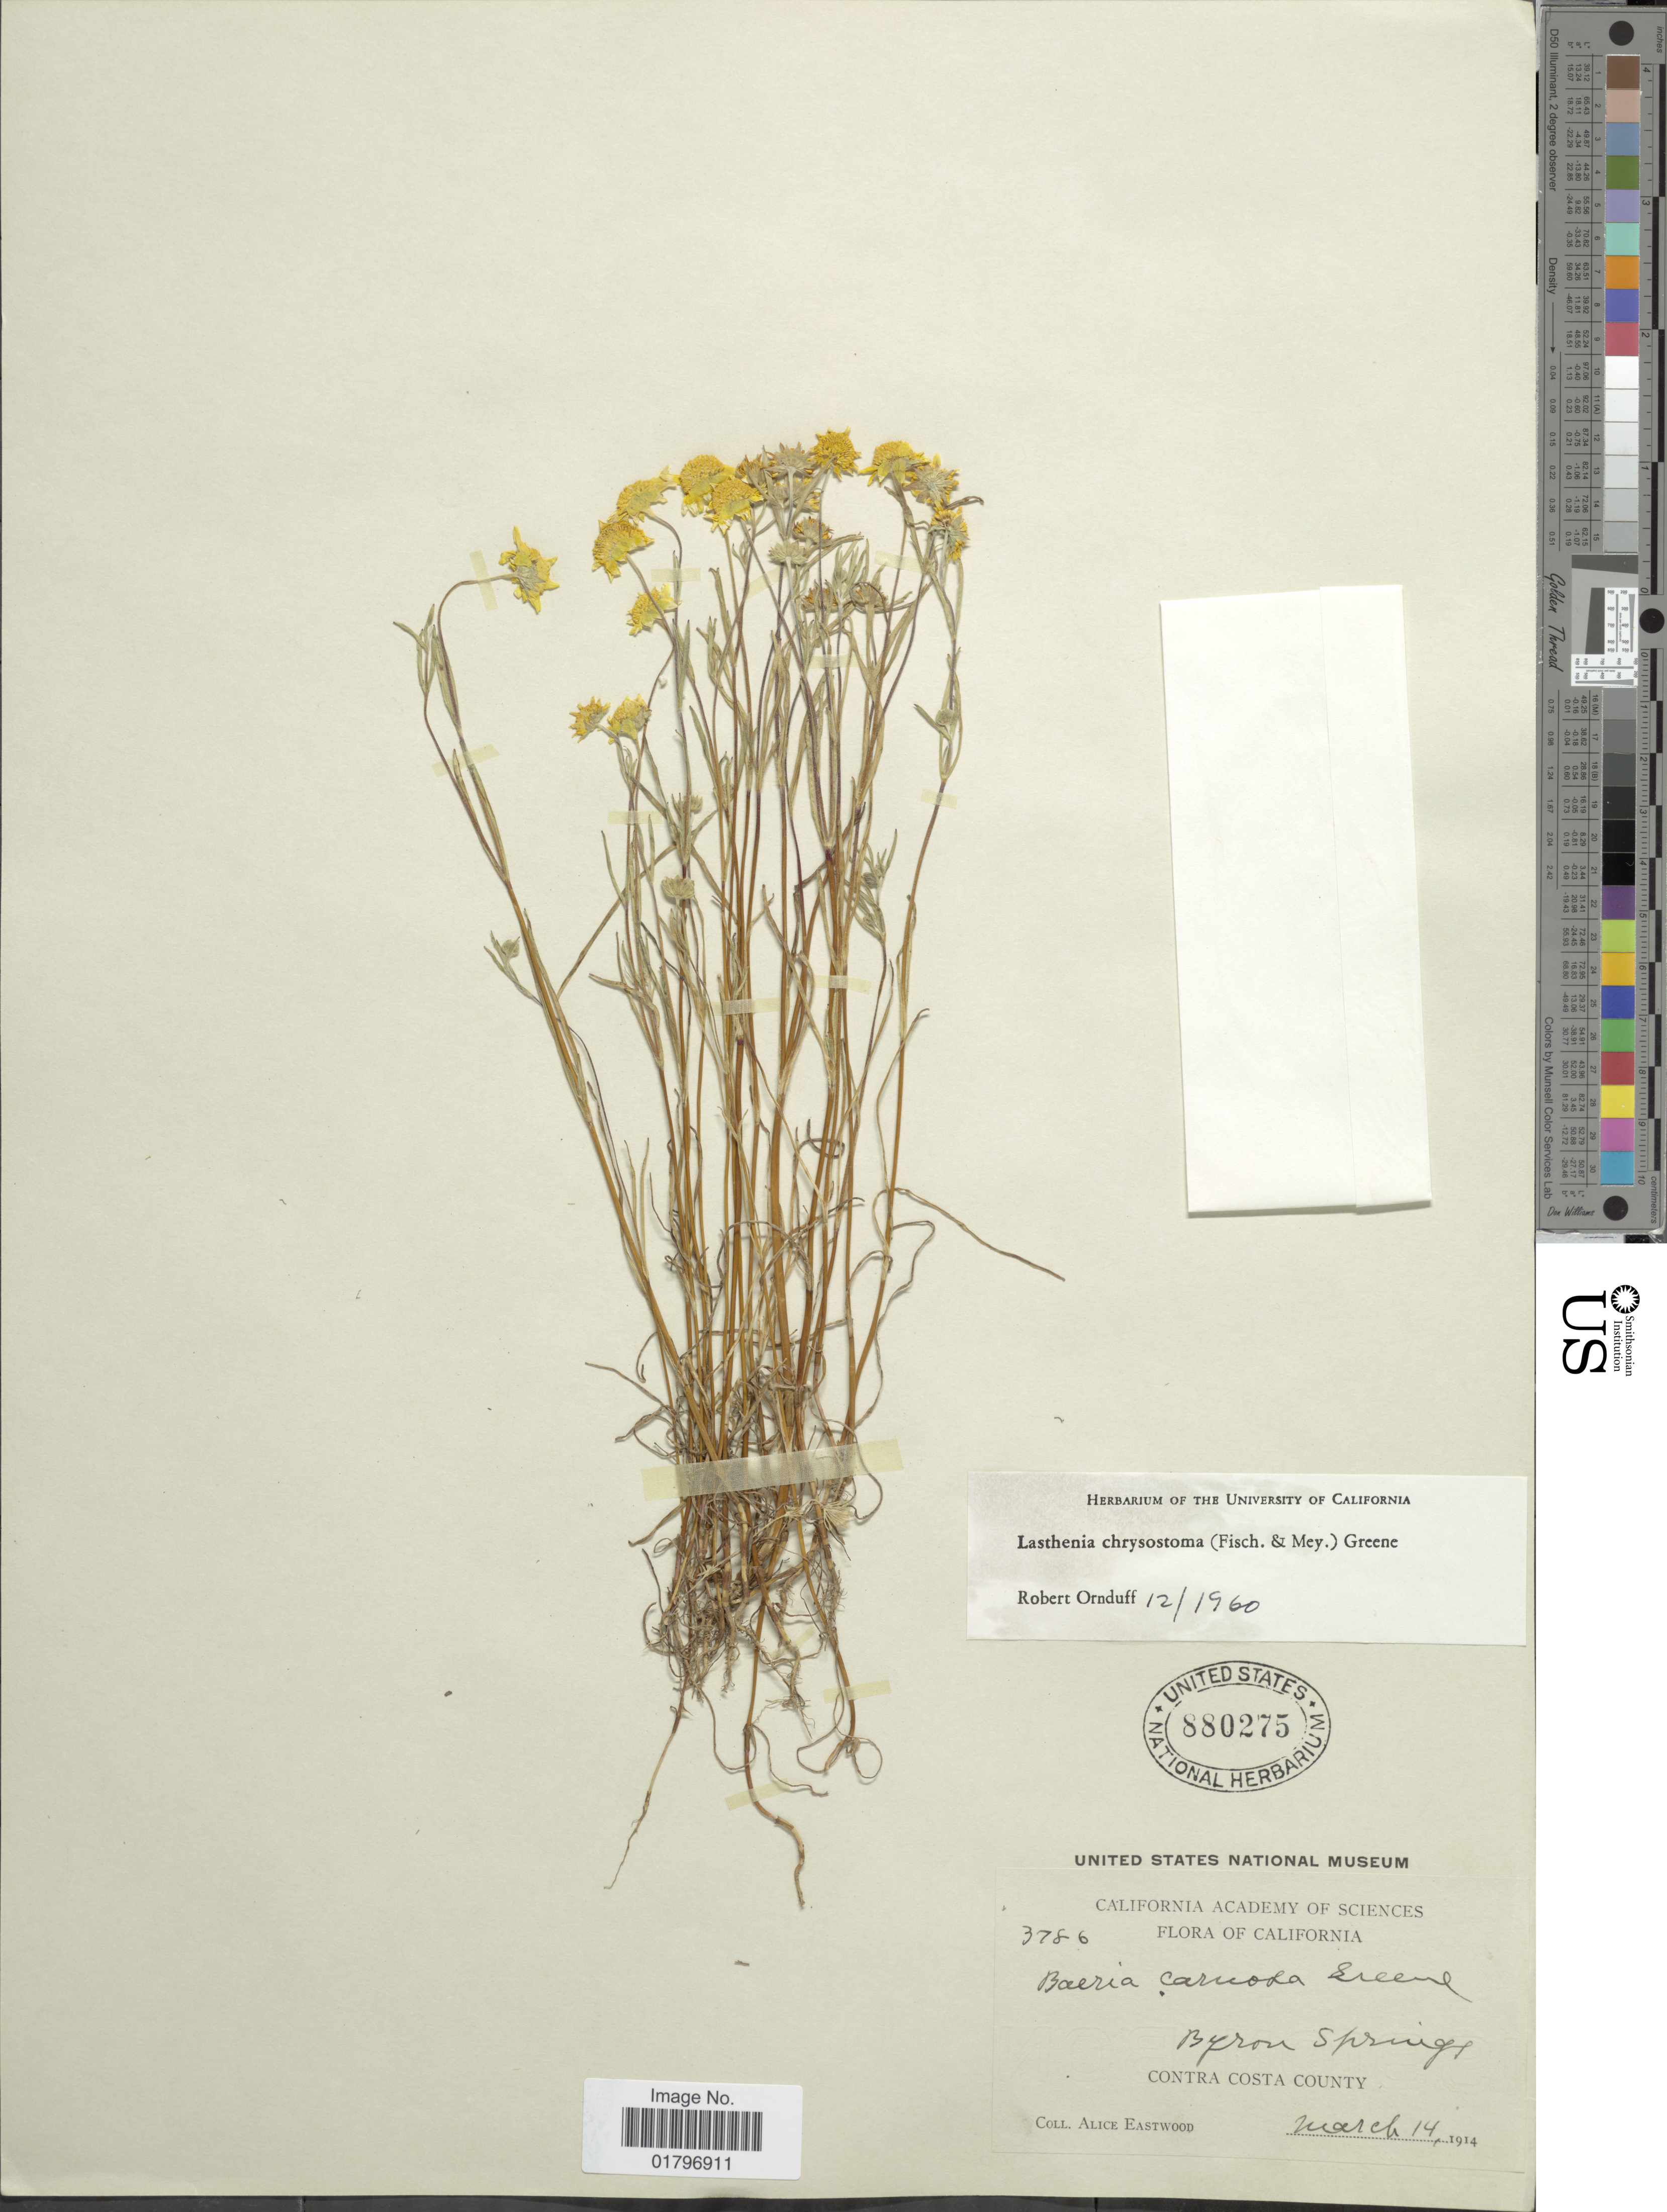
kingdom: Plantae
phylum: Tracheophyta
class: Magnoliopsida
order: Asterales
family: Asteraceae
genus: Lasthenia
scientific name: Lasthenia chrysostoma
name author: (Fisch. & C.A. Mey.) Greene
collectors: A. Eastwood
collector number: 3786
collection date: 1914-03-14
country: United States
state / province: California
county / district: Contra Costa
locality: Byron Springs. Contra Costa County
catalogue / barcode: US 880275